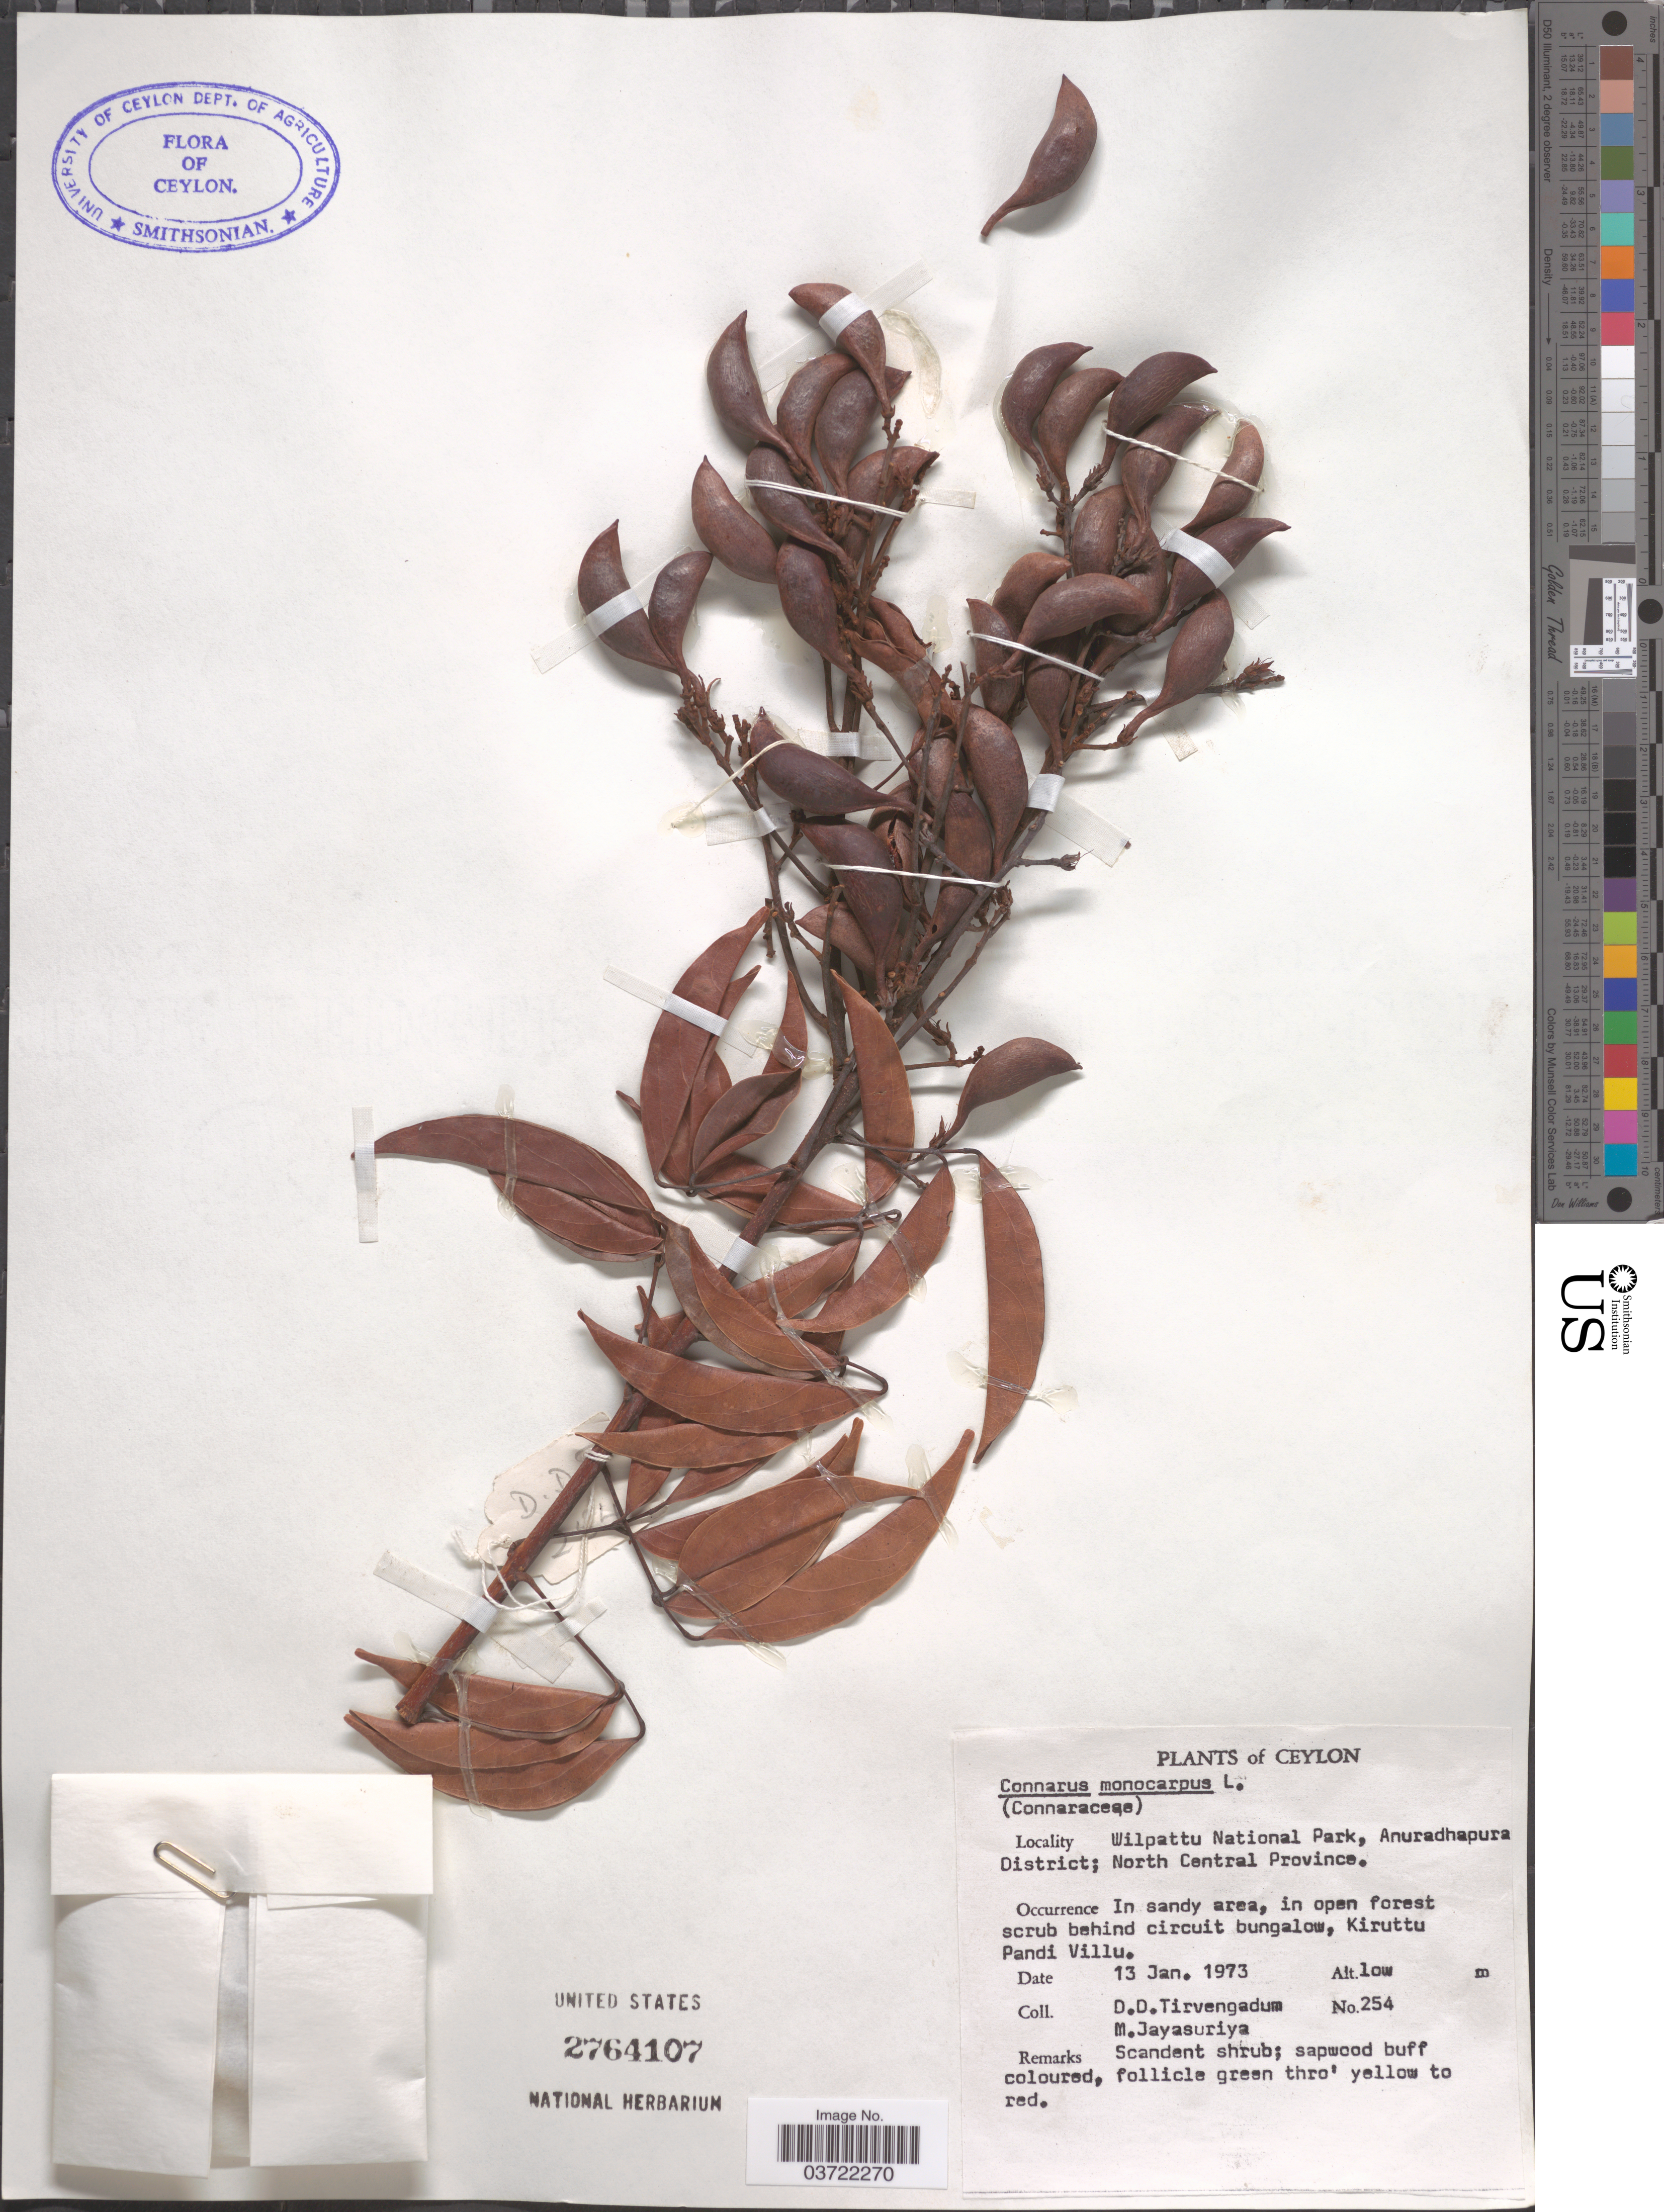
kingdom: Plantae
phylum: Tracheophyta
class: Magnoliopsida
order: Oxalidales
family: Connaraceae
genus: Connarus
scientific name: Connarus monocarpos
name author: L.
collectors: D. Tirvengadum & M. Jayasuriya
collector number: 254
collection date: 1973-01-13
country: Sri Lanka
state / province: North Central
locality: Ceylon. Wilpattu National Park, Anuradhapura District. Behind circuit bungalow, Kiruttu Pandi Villu.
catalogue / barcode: US 2764107